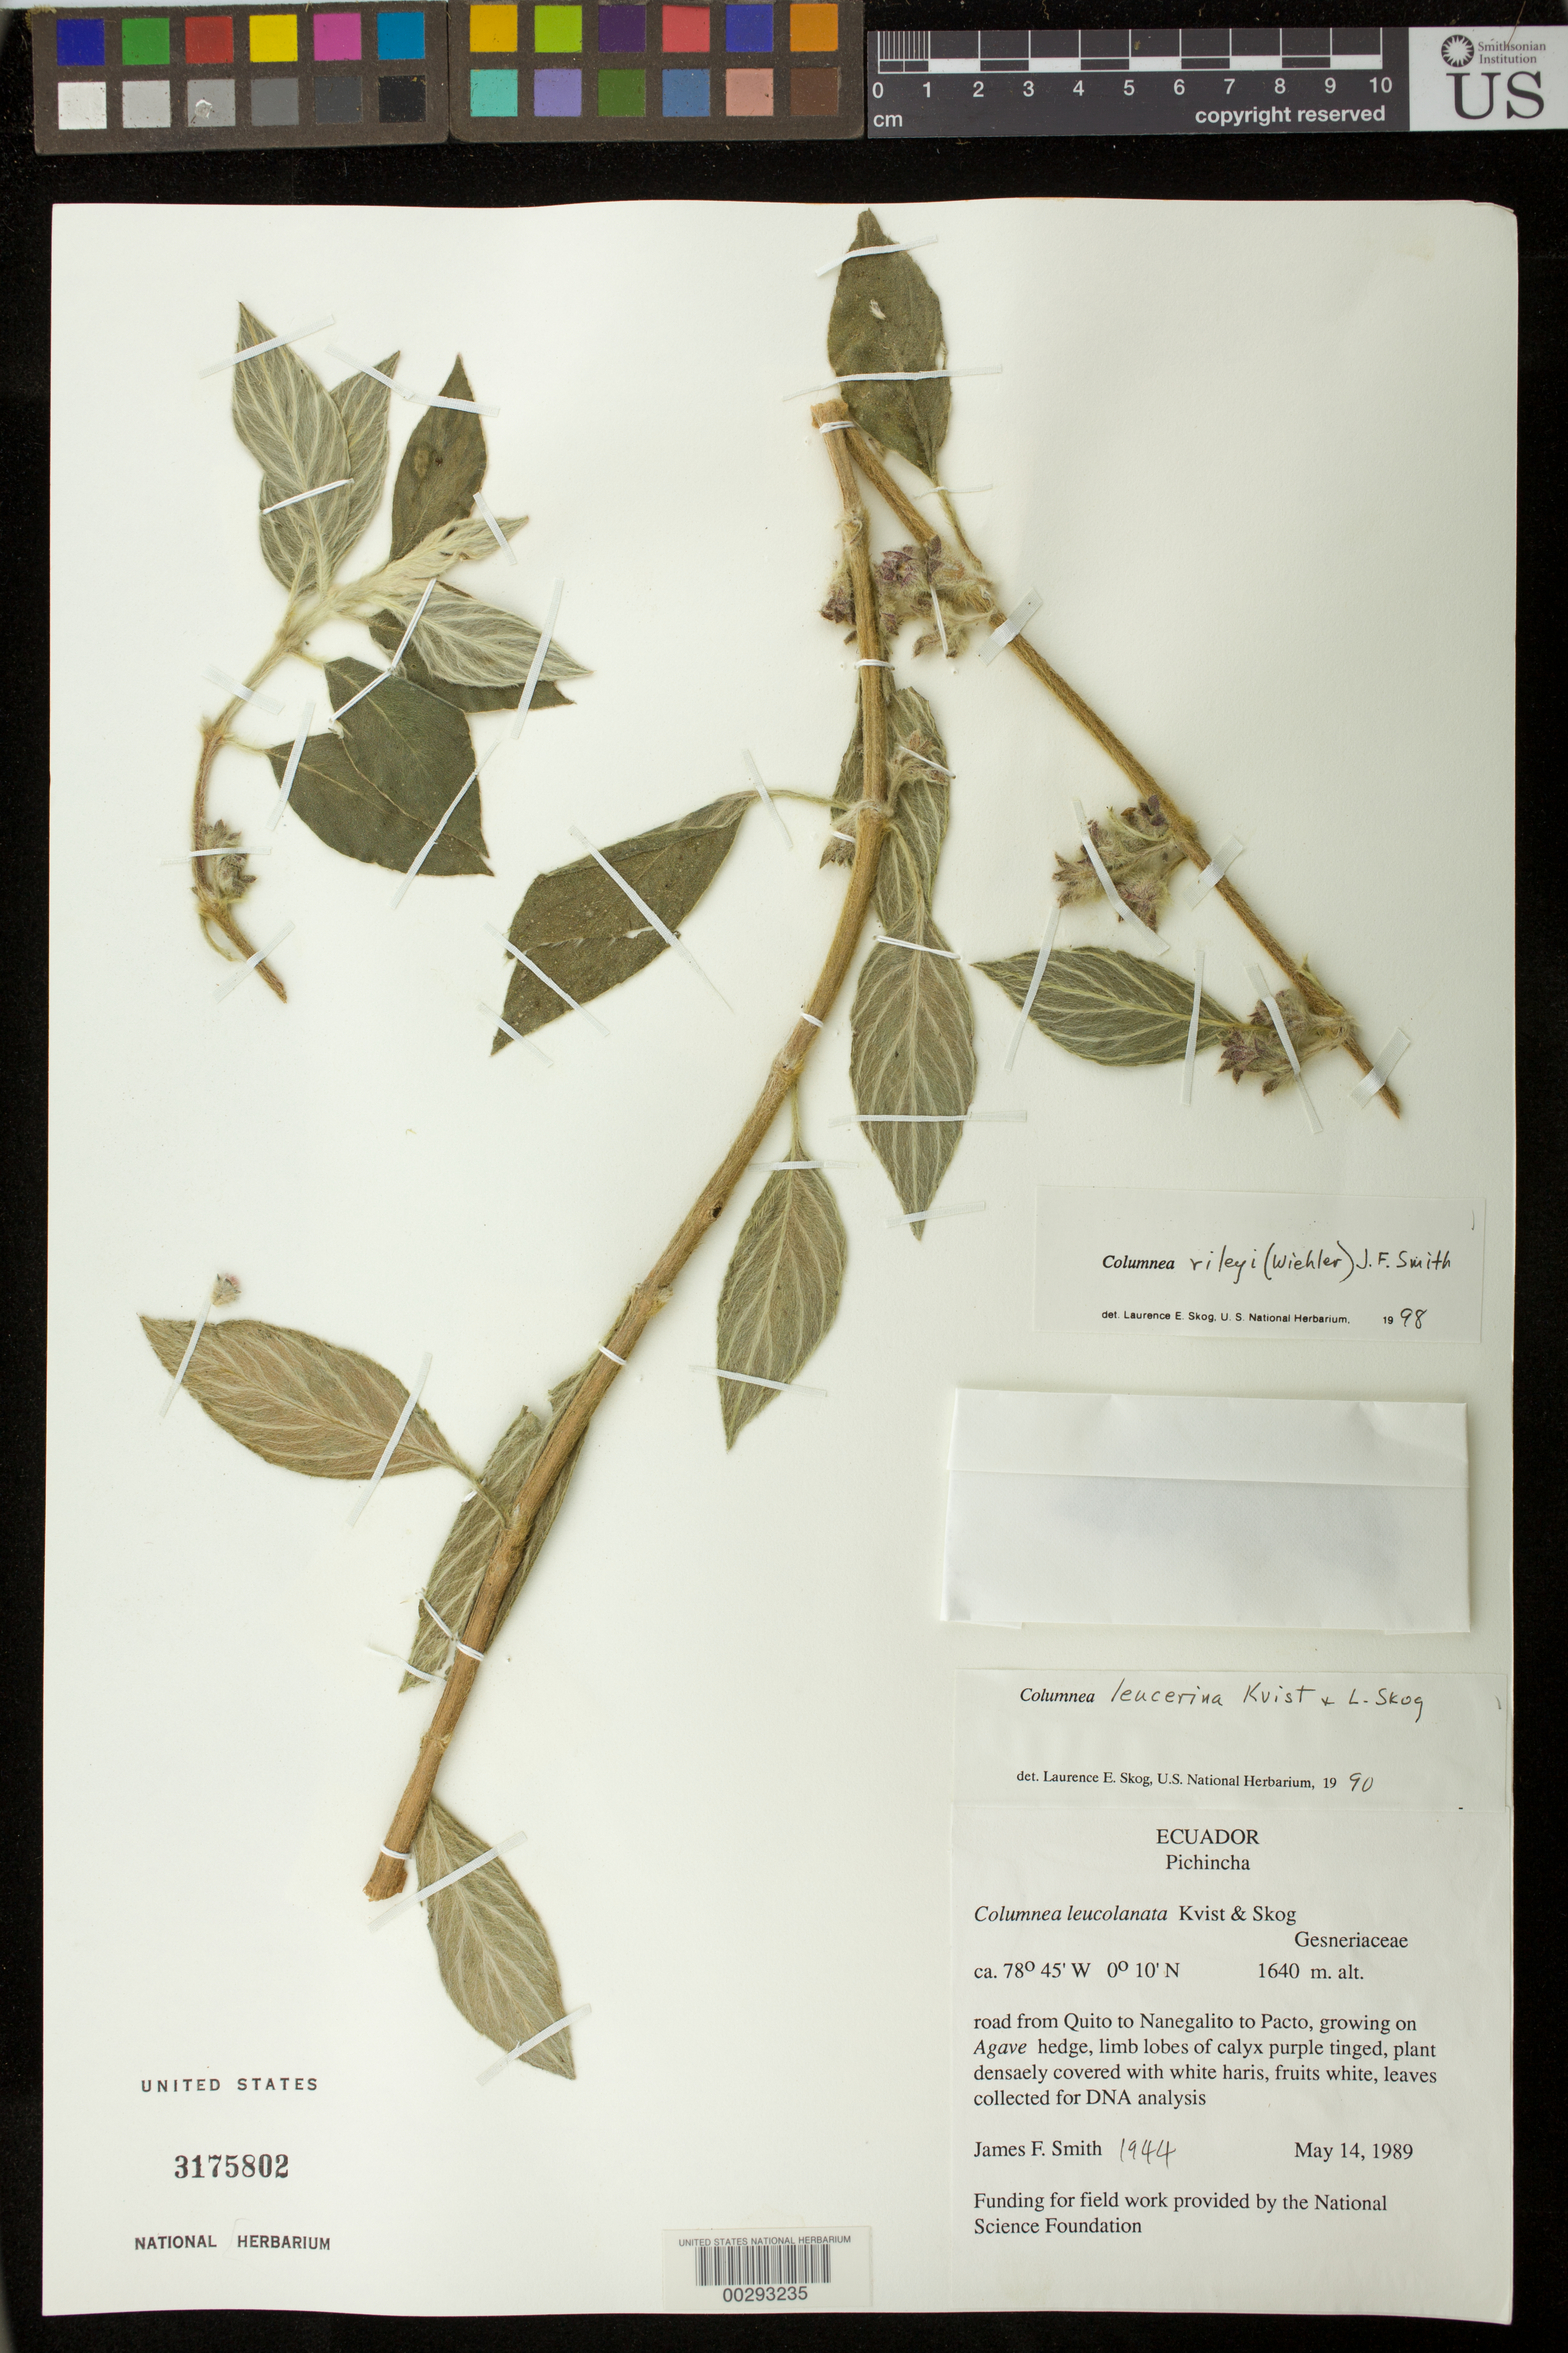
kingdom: Plantae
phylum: Tracheophyta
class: Magnoliopsida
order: Lamiales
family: Gesneriaceae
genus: Columnea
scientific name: Columnea rileyi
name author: (Wiehler) J.F. Sm.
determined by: Skog, Laurence E.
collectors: J. Smith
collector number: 1944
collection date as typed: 14 May 1989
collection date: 1989-05-14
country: Ecuador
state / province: Pichincha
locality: Road from Quito to Nanegalito to Pacto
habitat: Growing on Agave hedge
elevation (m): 1640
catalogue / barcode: US 3175802